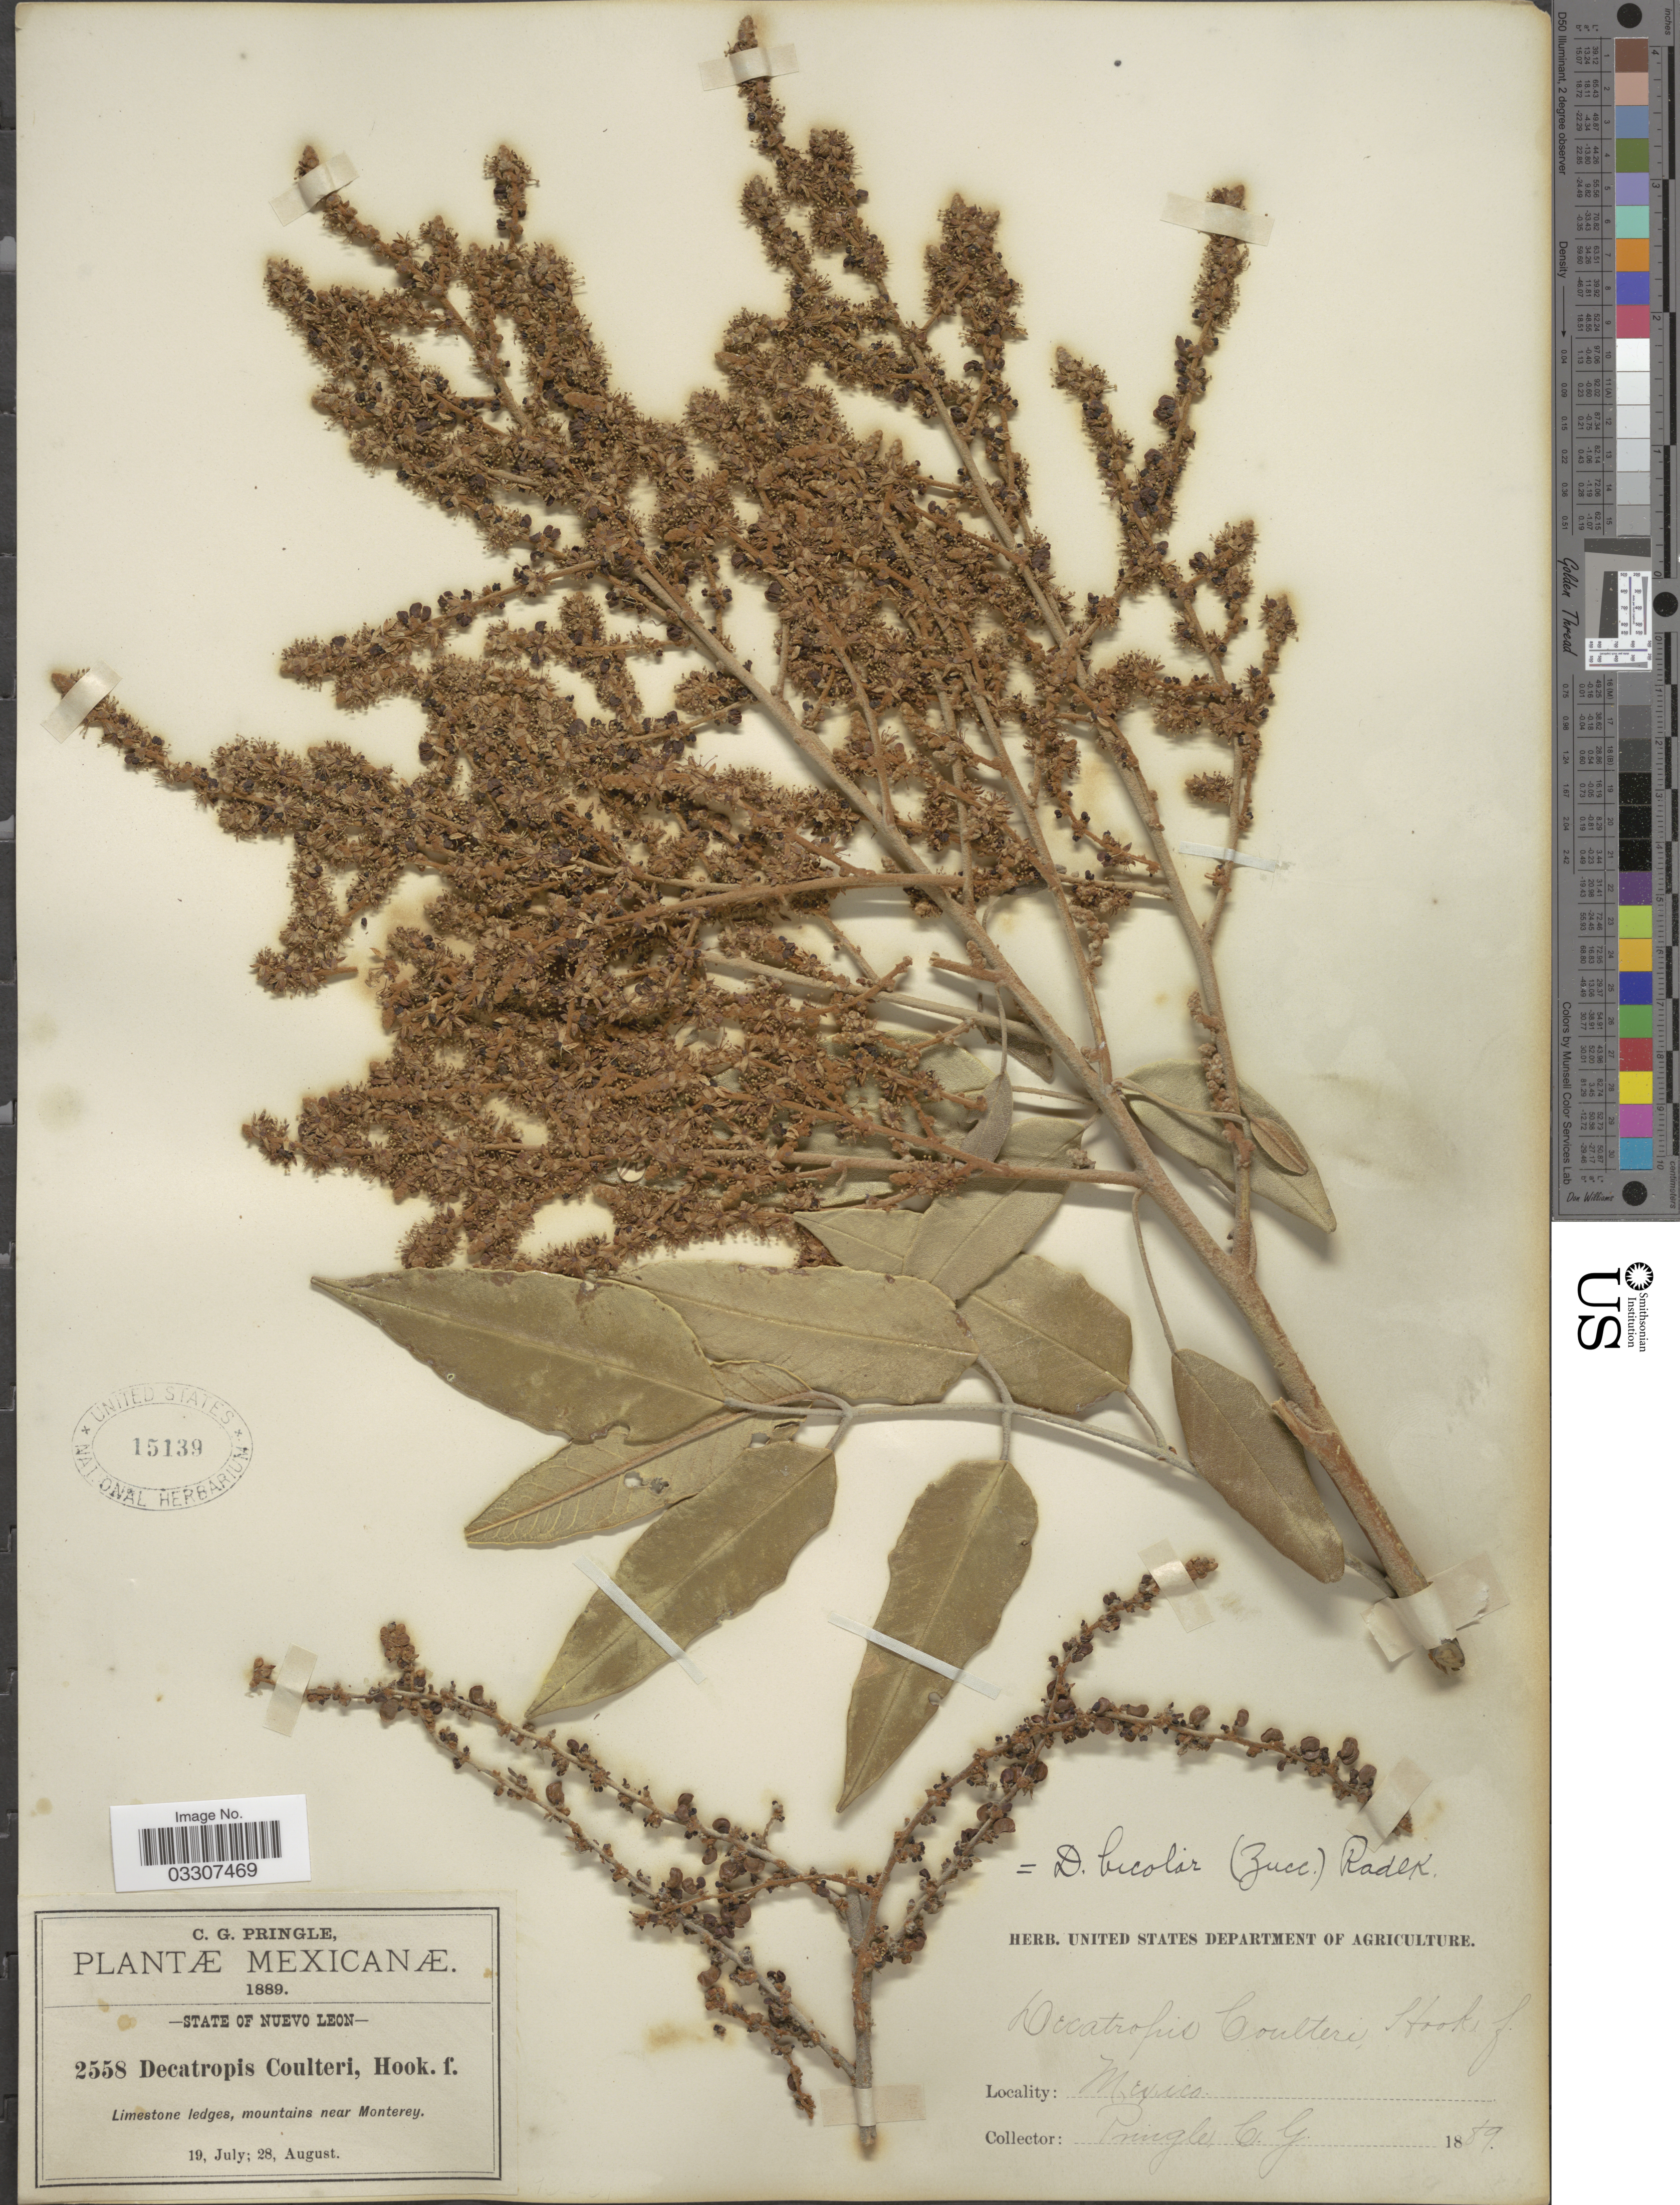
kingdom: Plantae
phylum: Tracheophyta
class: Magnoliopsida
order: Sapindales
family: Rutaceae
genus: Decatropis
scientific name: Decatropis bicolor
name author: (Zucc.) Radlk.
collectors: C. G. Pringle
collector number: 2558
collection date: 1889-07-19/1889-08-28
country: Mexico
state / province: Nuevo León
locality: Mountains near Monterey.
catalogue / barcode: US 15139